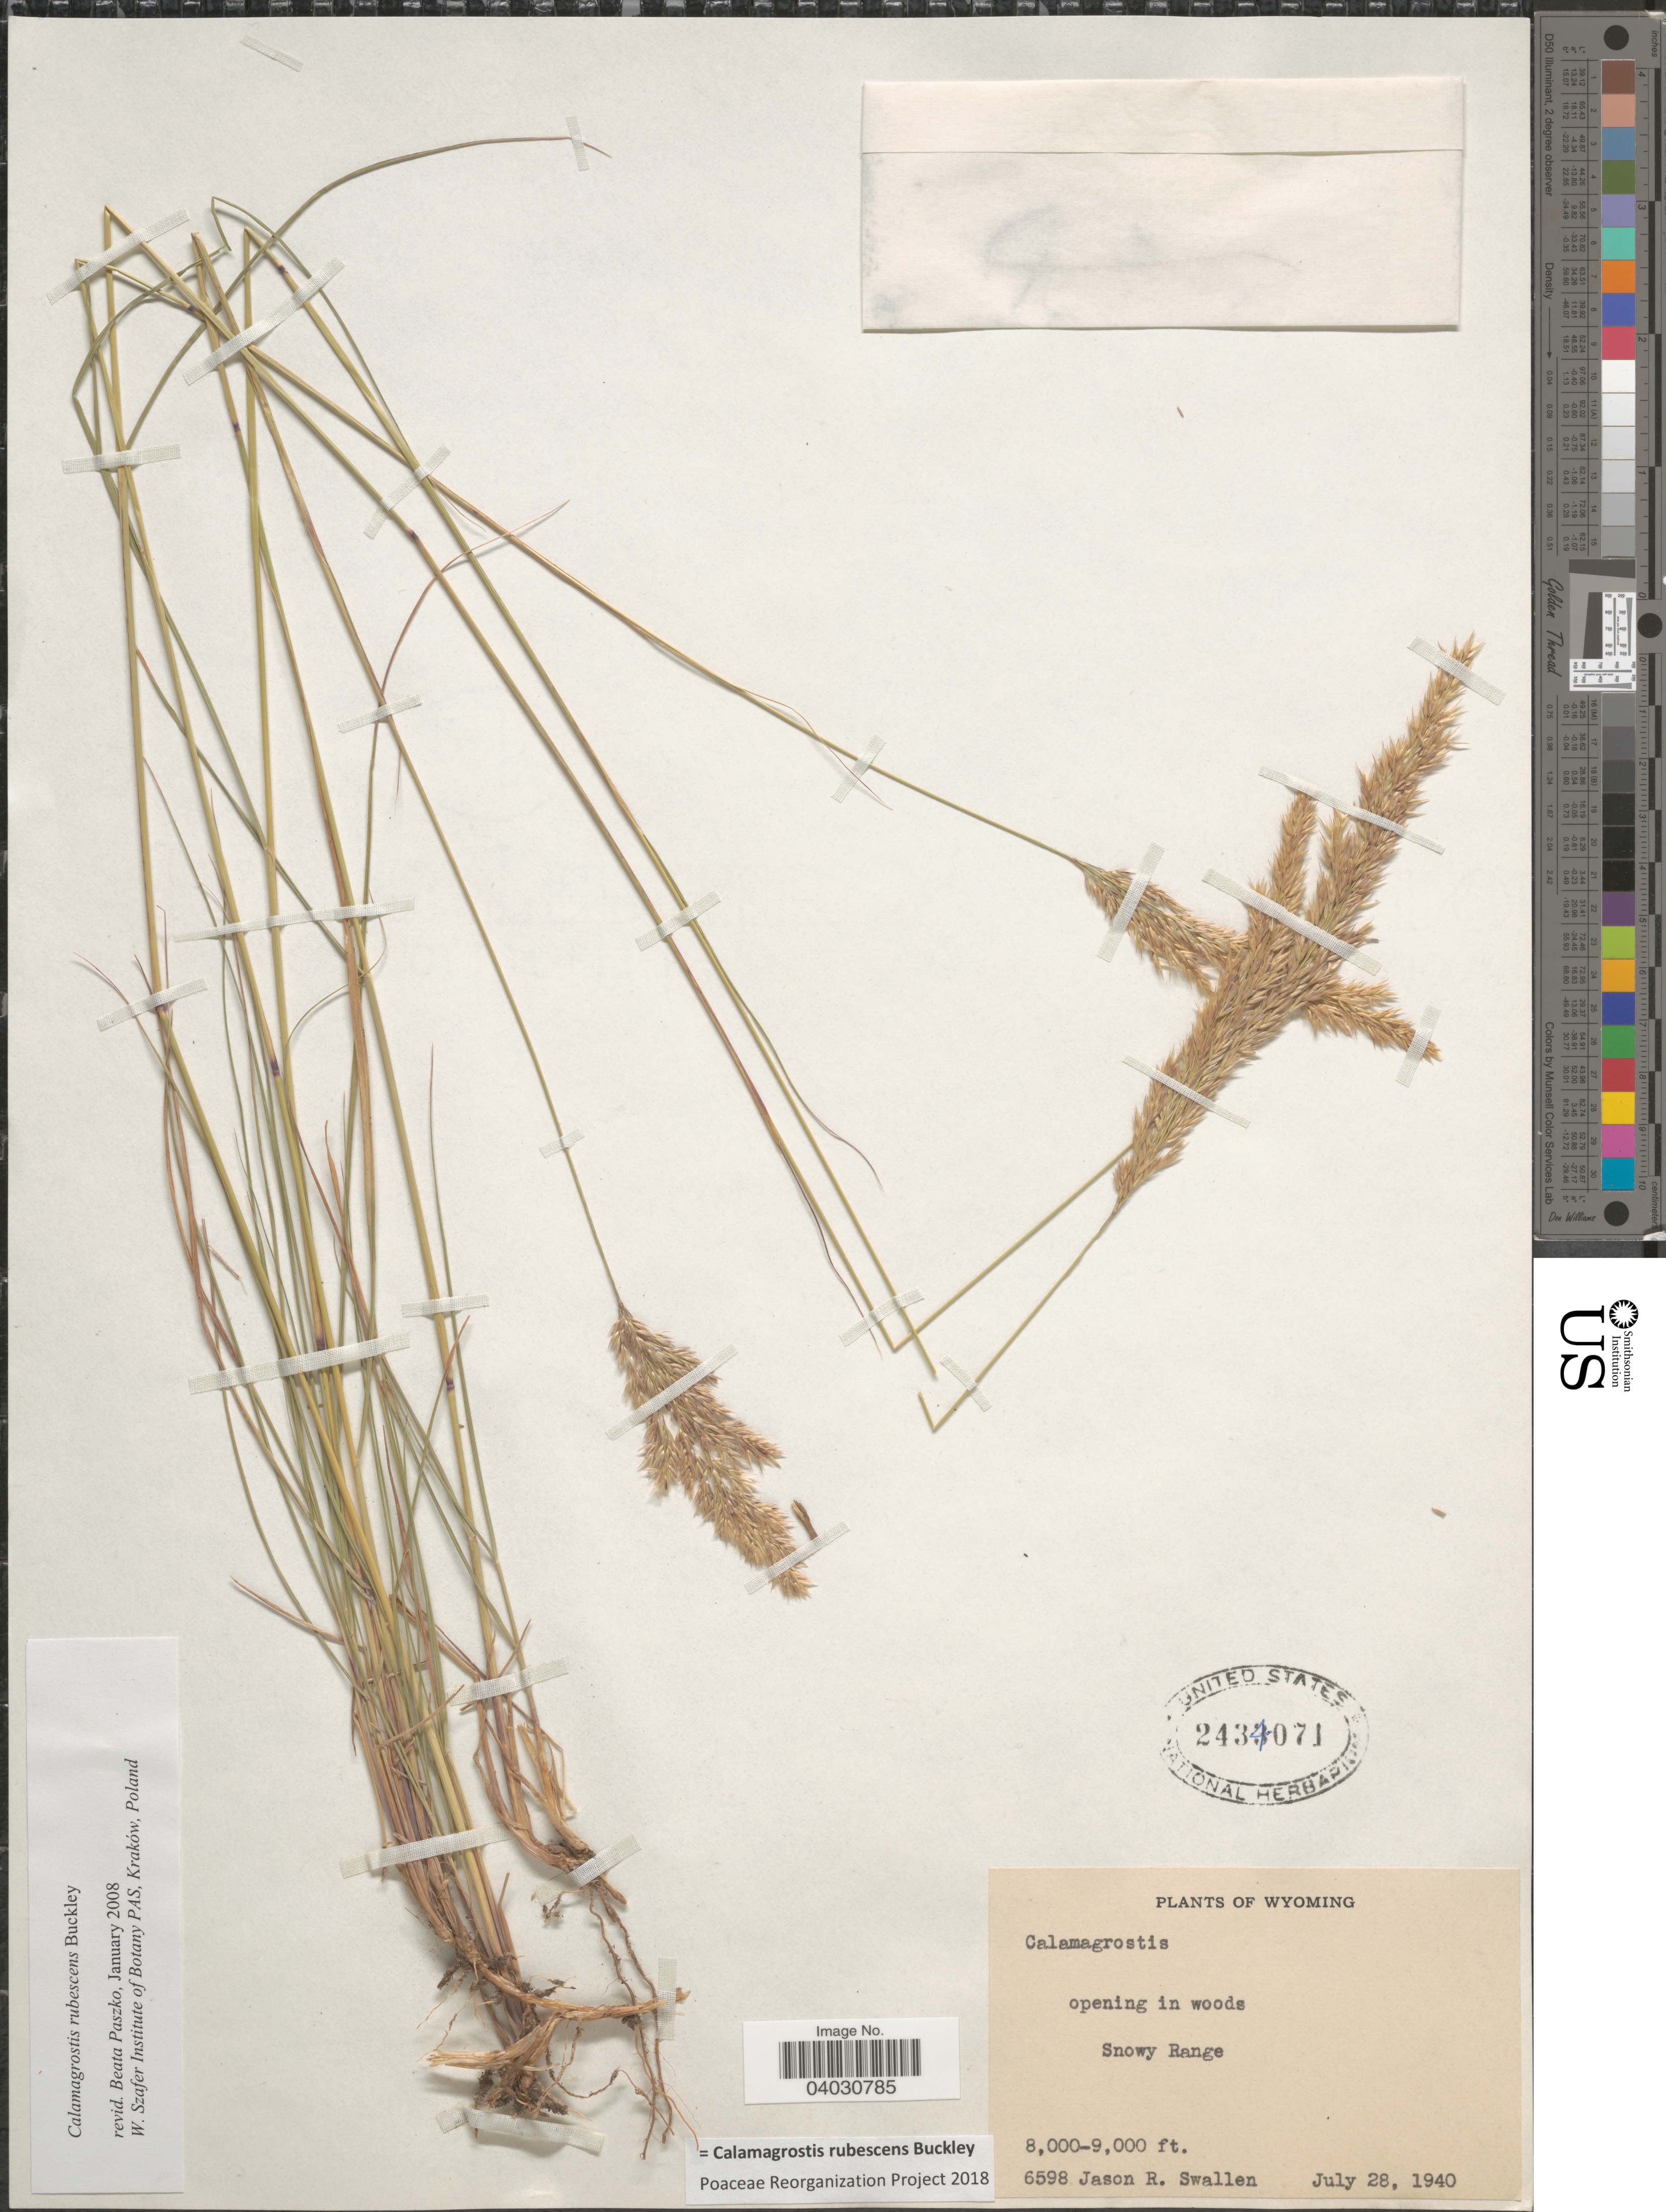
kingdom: Plantae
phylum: Tracheophyta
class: Liliopsida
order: Poales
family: Poaceae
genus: Calamagrostis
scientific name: Calamagrostis rubescens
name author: Buckley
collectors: J. R. Swallen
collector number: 6598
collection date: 1940-07-28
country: United States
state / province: Wyoming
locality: Snowy Range.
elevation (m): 2438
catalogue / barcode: US 2434071